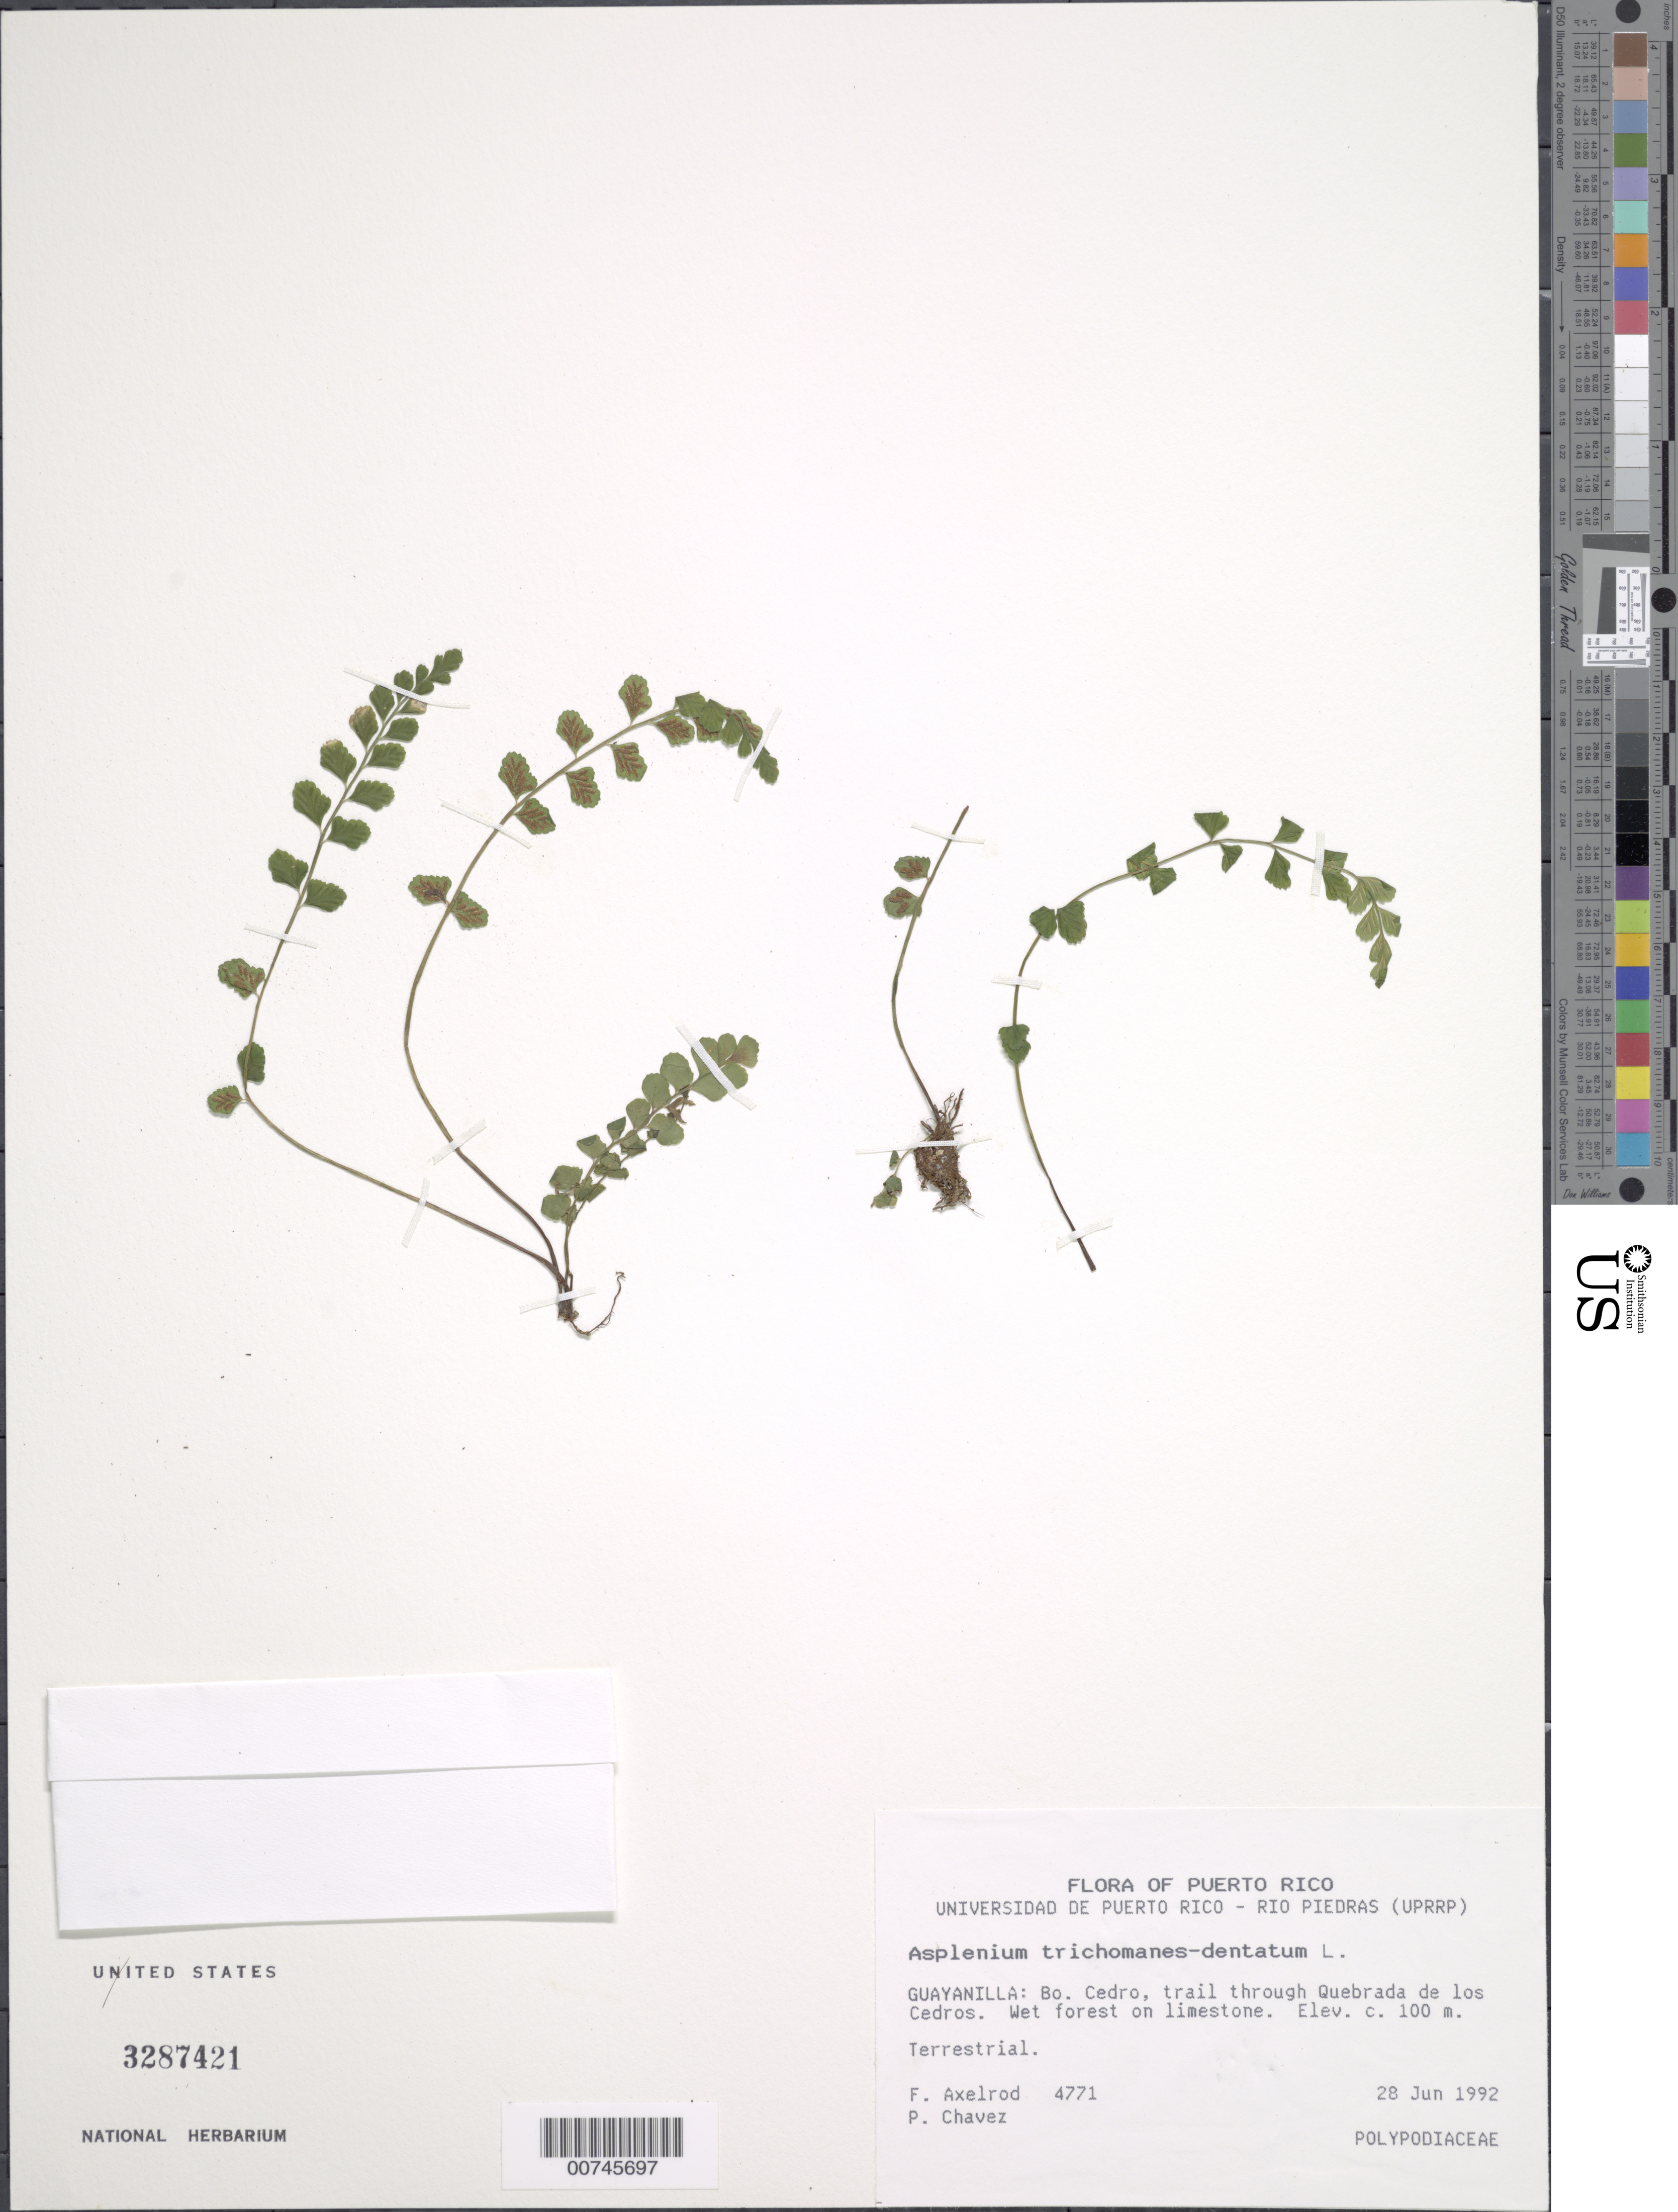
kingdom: Plantae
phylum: Tracheophyta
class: Polypodiopsida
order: Polypodiales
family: Aspleniaceae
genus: Asplenium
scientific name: Asplenium trichomanes-dentatum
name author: L.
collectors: F. S. Axelrod & P. Chavez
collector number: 4771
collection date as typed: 28 Jun 1992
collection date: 1992-06-28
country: Puerto Rico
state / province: Guayanilla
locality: Guayanilla: Barrio Cedro, trail through Quebrada de Los Cedros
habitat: Wet forest on limestone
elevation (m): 100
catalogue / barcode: US 3287421